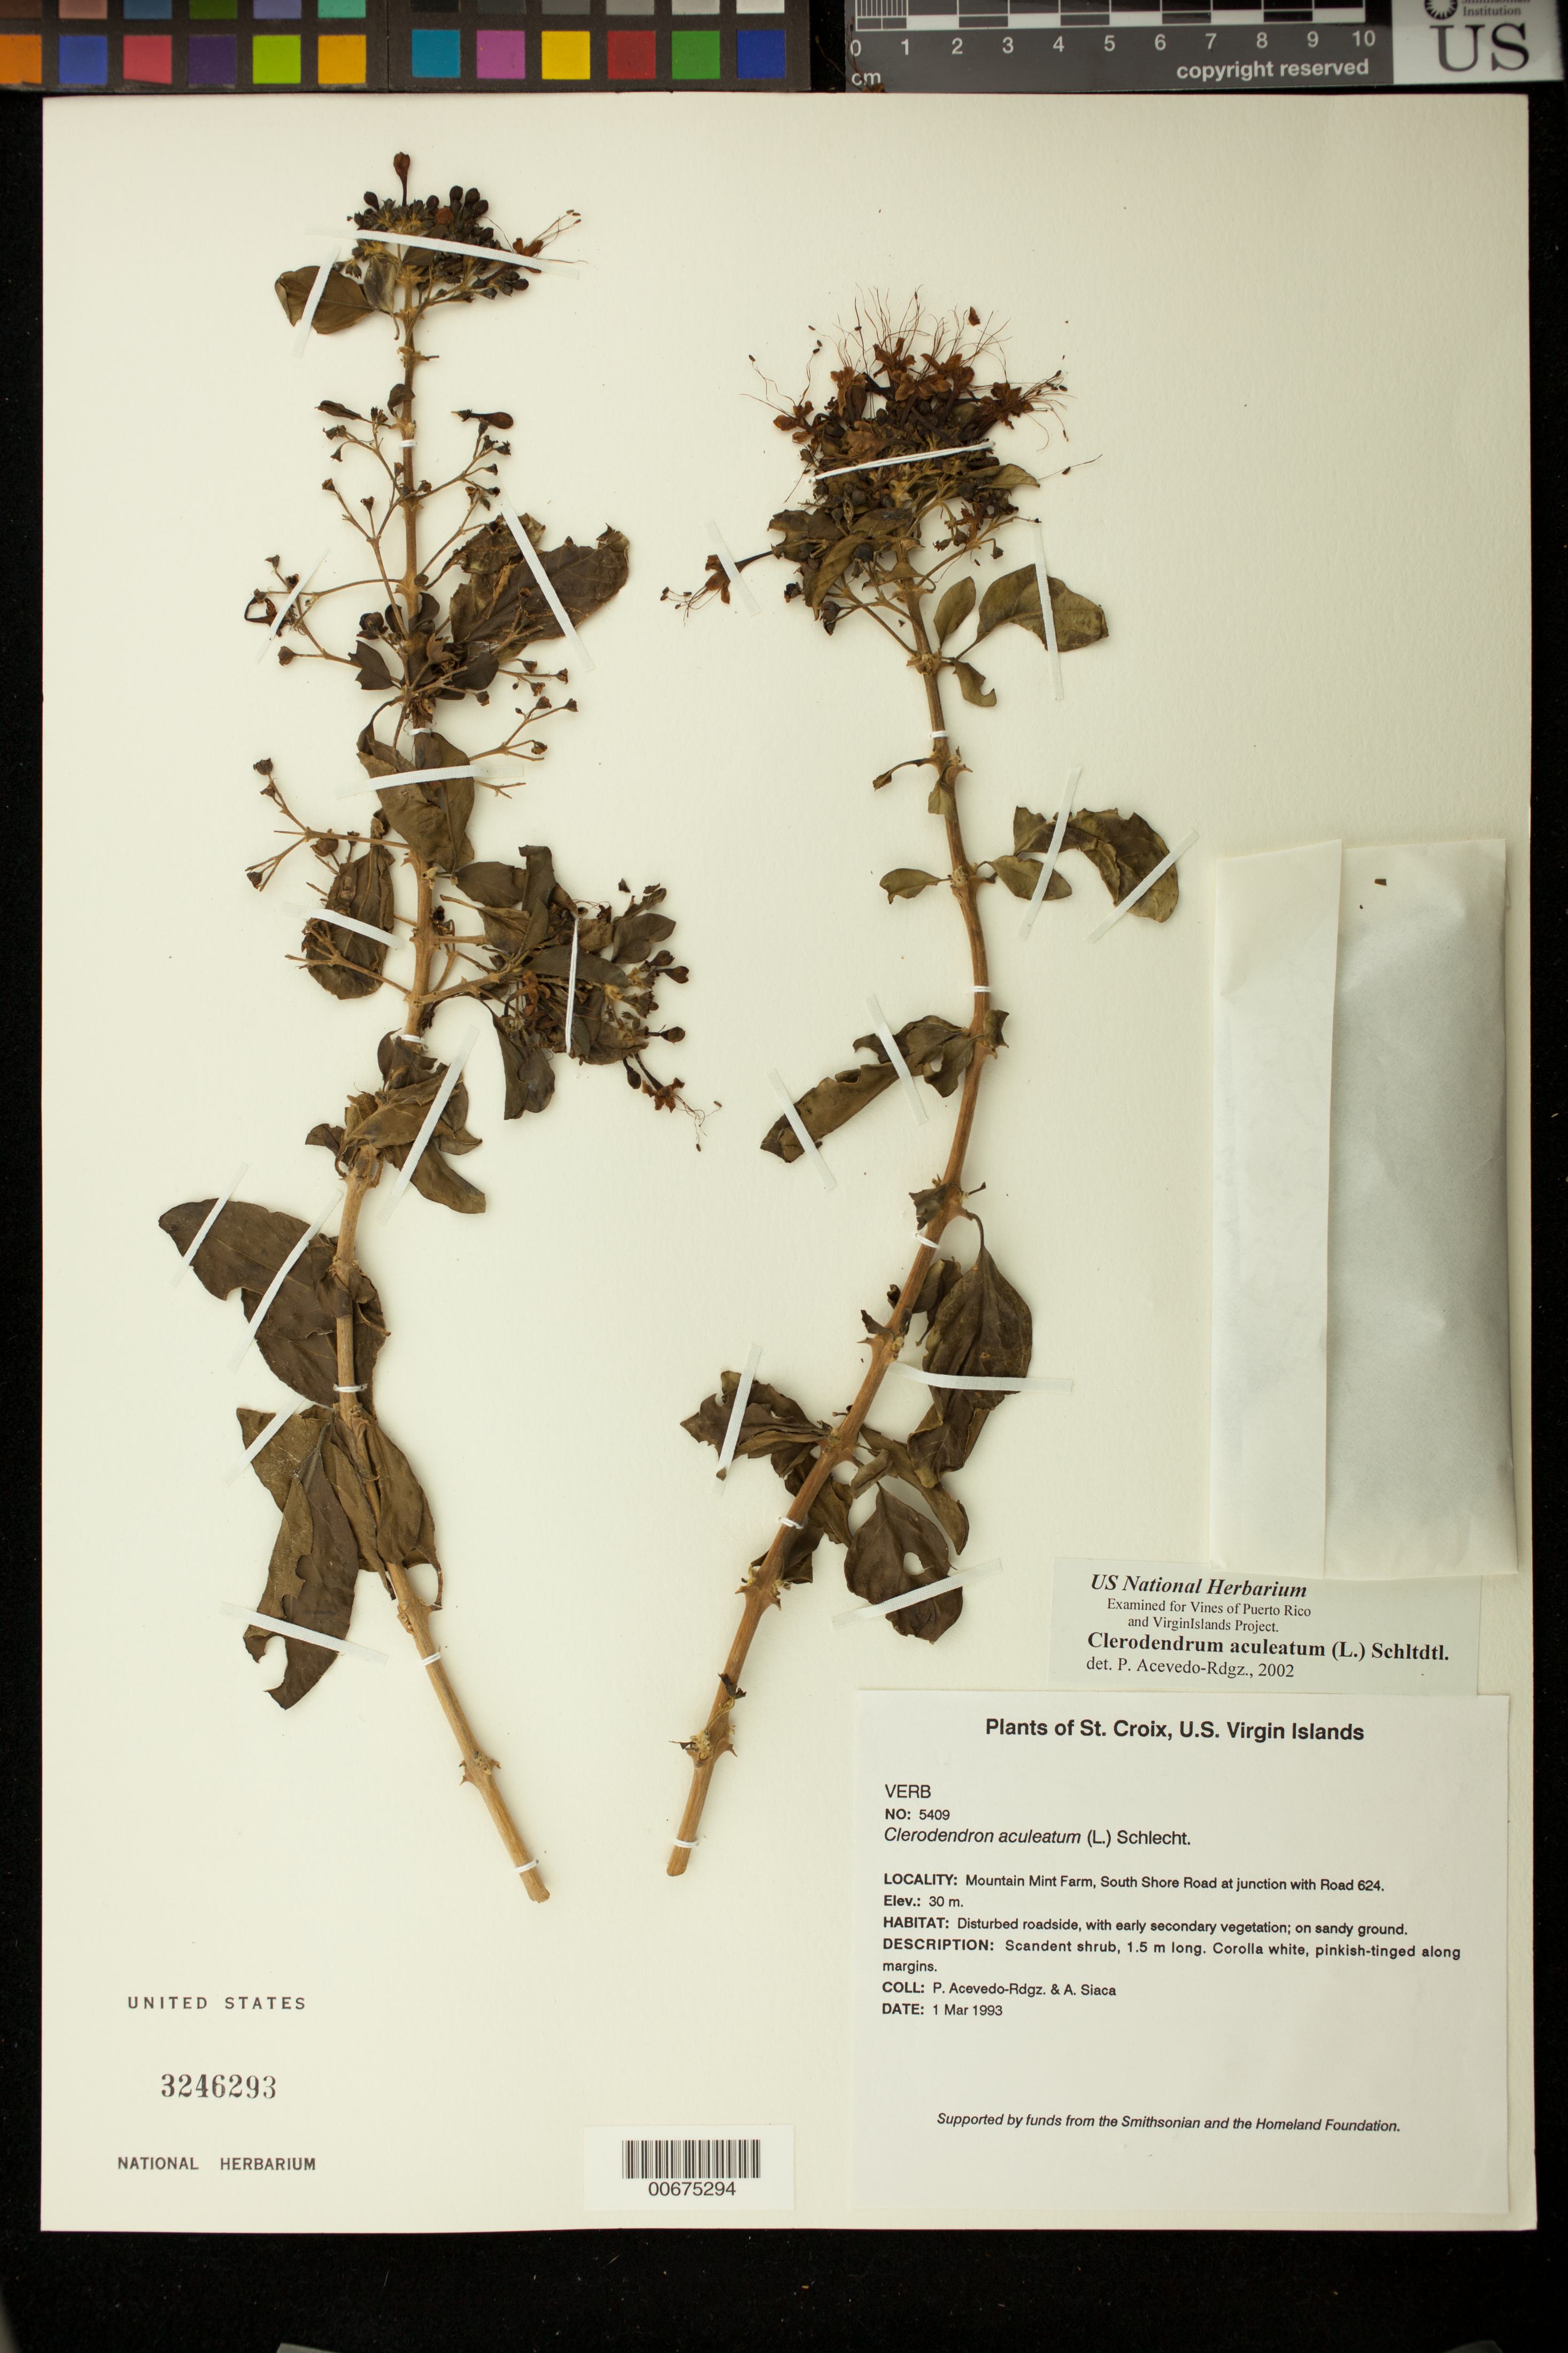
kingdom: Plantae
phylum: Tracheophyta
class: Magnoliopsida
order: Lamiales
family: Lamiaceae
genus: Clerodendrum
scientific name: Clerodendrum aculeatum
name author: (L.) Schltdl.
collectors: P. Acevedo-Rodr. & A. Siaca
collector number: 5409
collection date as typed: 01 Mar 1993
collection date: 1993-03-01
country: U.S. Virgin Islands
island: St. Croix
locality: Mountain Mint Farm, South Shore Road at junction with Road 624.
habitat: Disturbed roadside, with early secondary vegetation; on sandy ground.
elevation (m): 30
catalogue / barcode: US 3246293